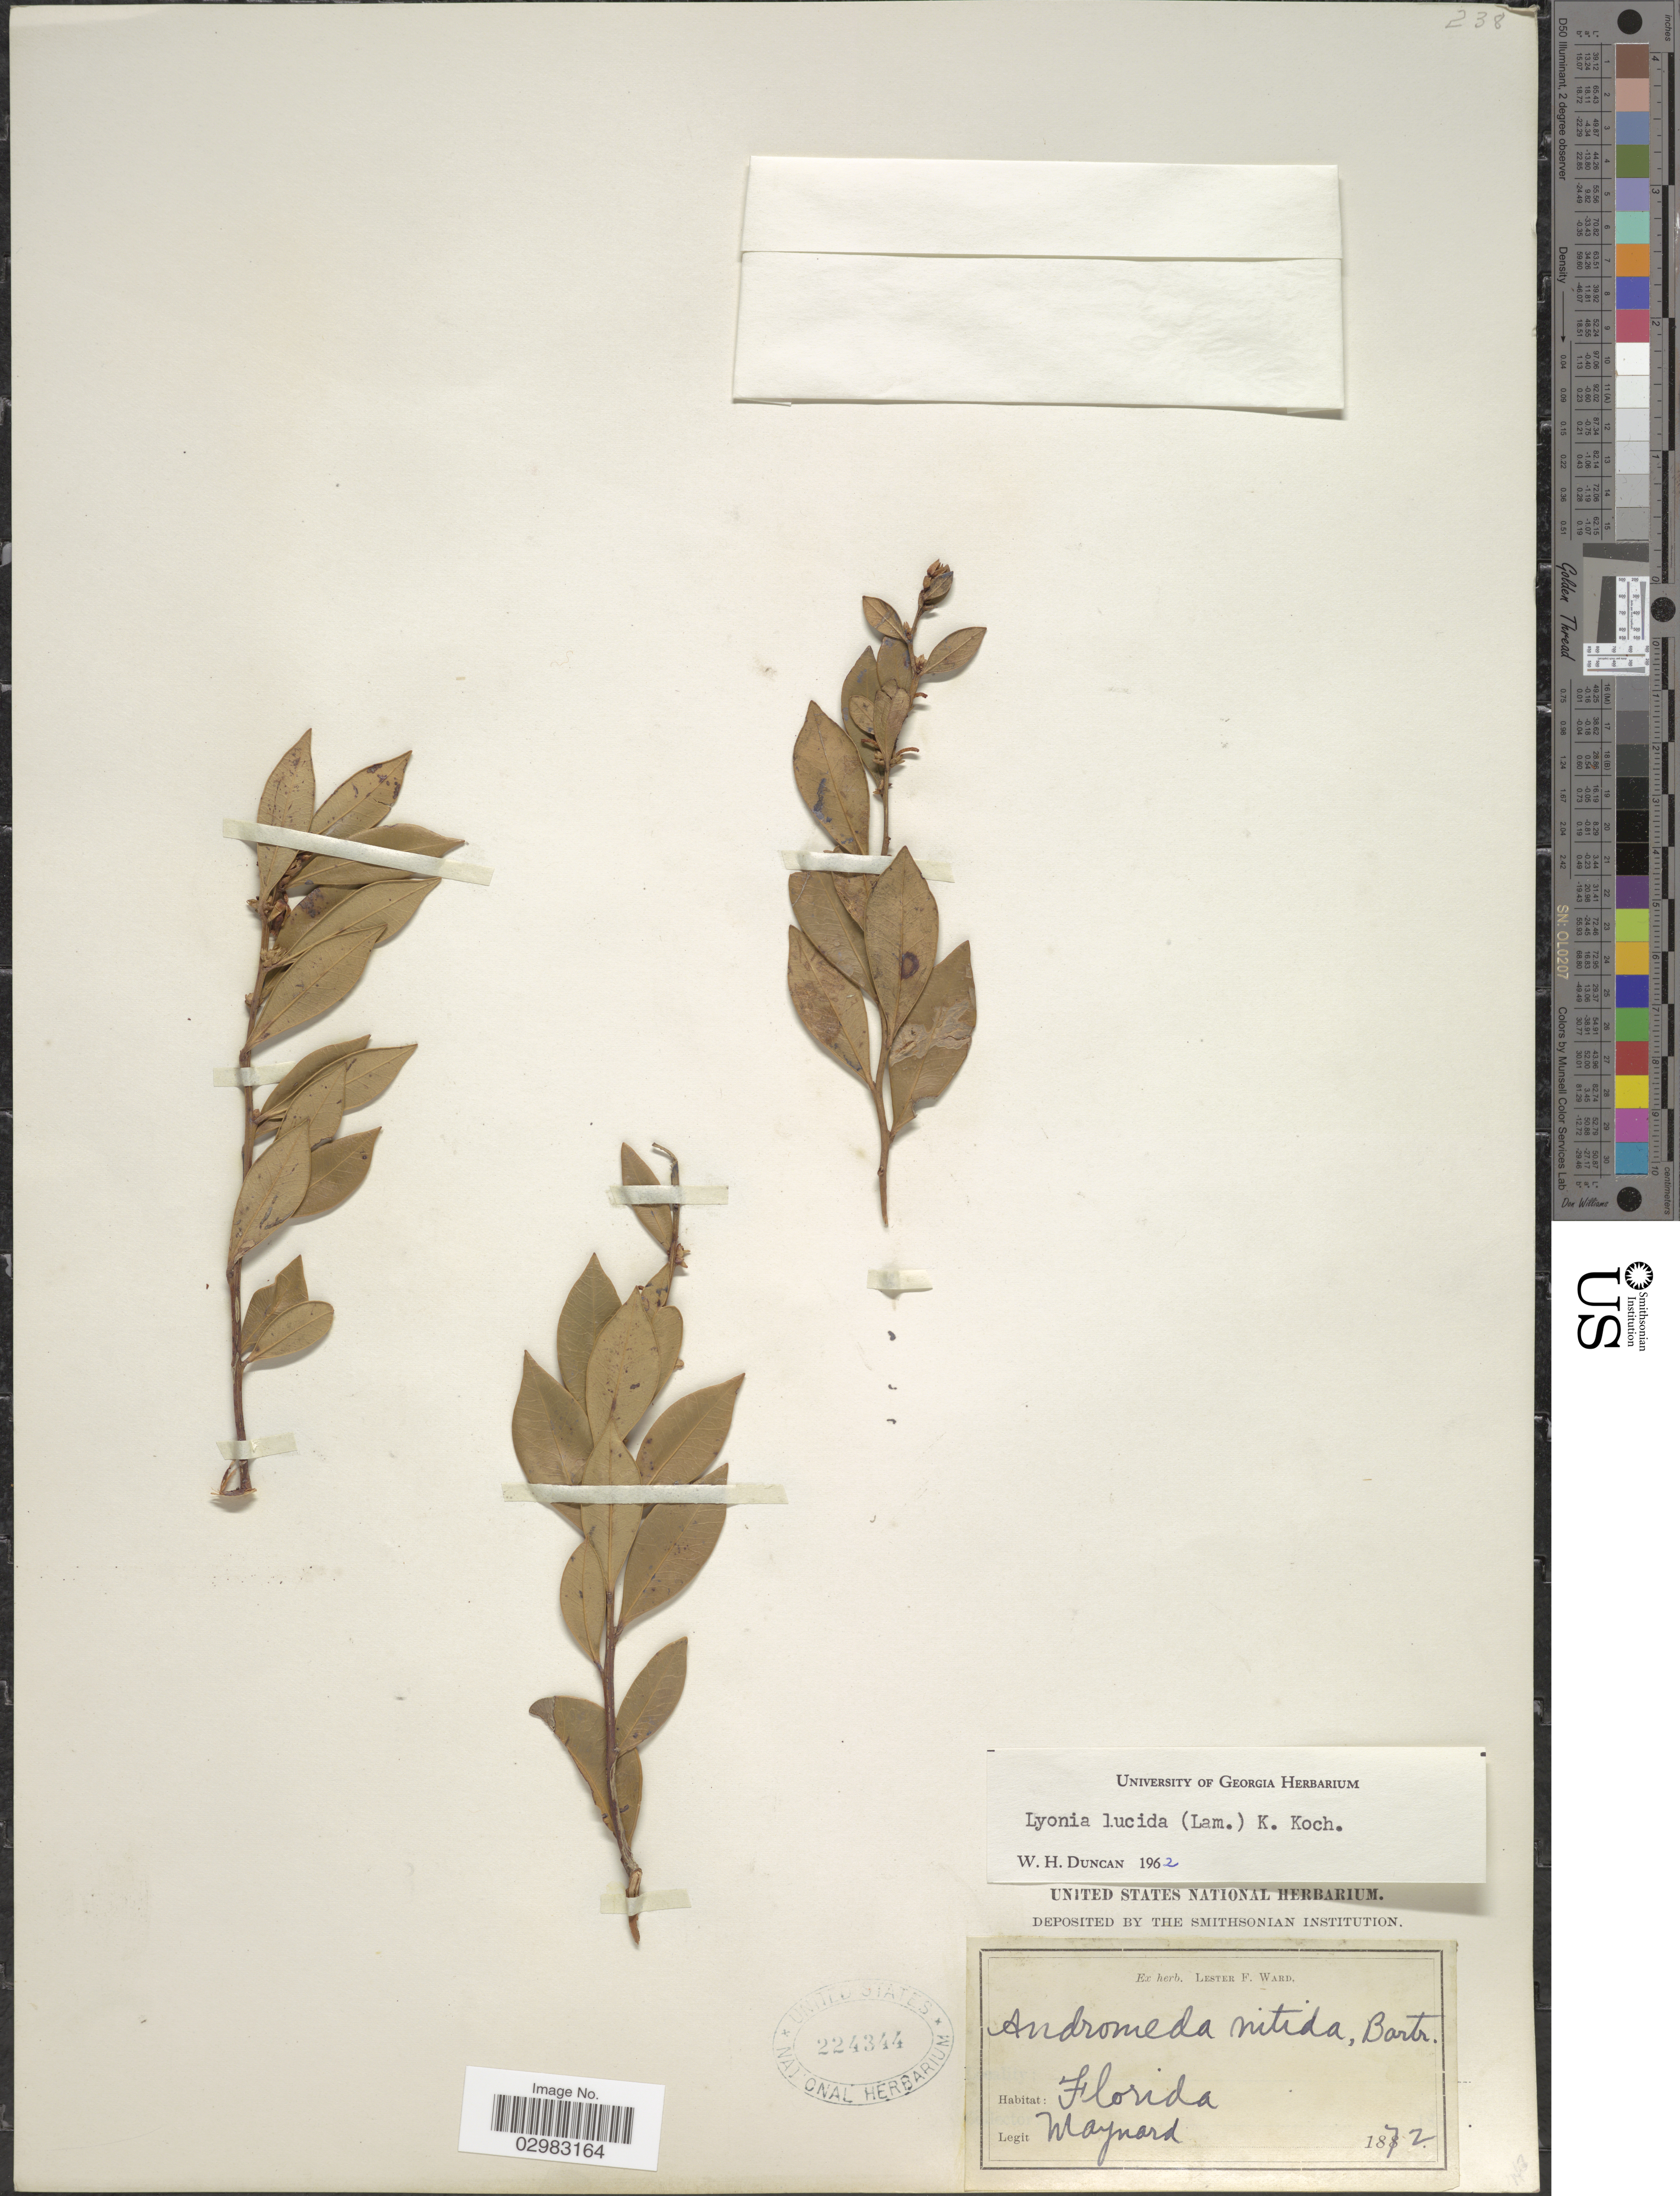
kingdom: Plantae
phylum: Tracheophyta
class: Magnoliopsida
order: Ericales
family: Ericaceae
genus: Lyonia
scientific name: Lyonia lucida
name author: K. Koch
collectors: Maynard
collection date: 1872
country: United States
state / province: Florida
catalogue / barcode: US 224344